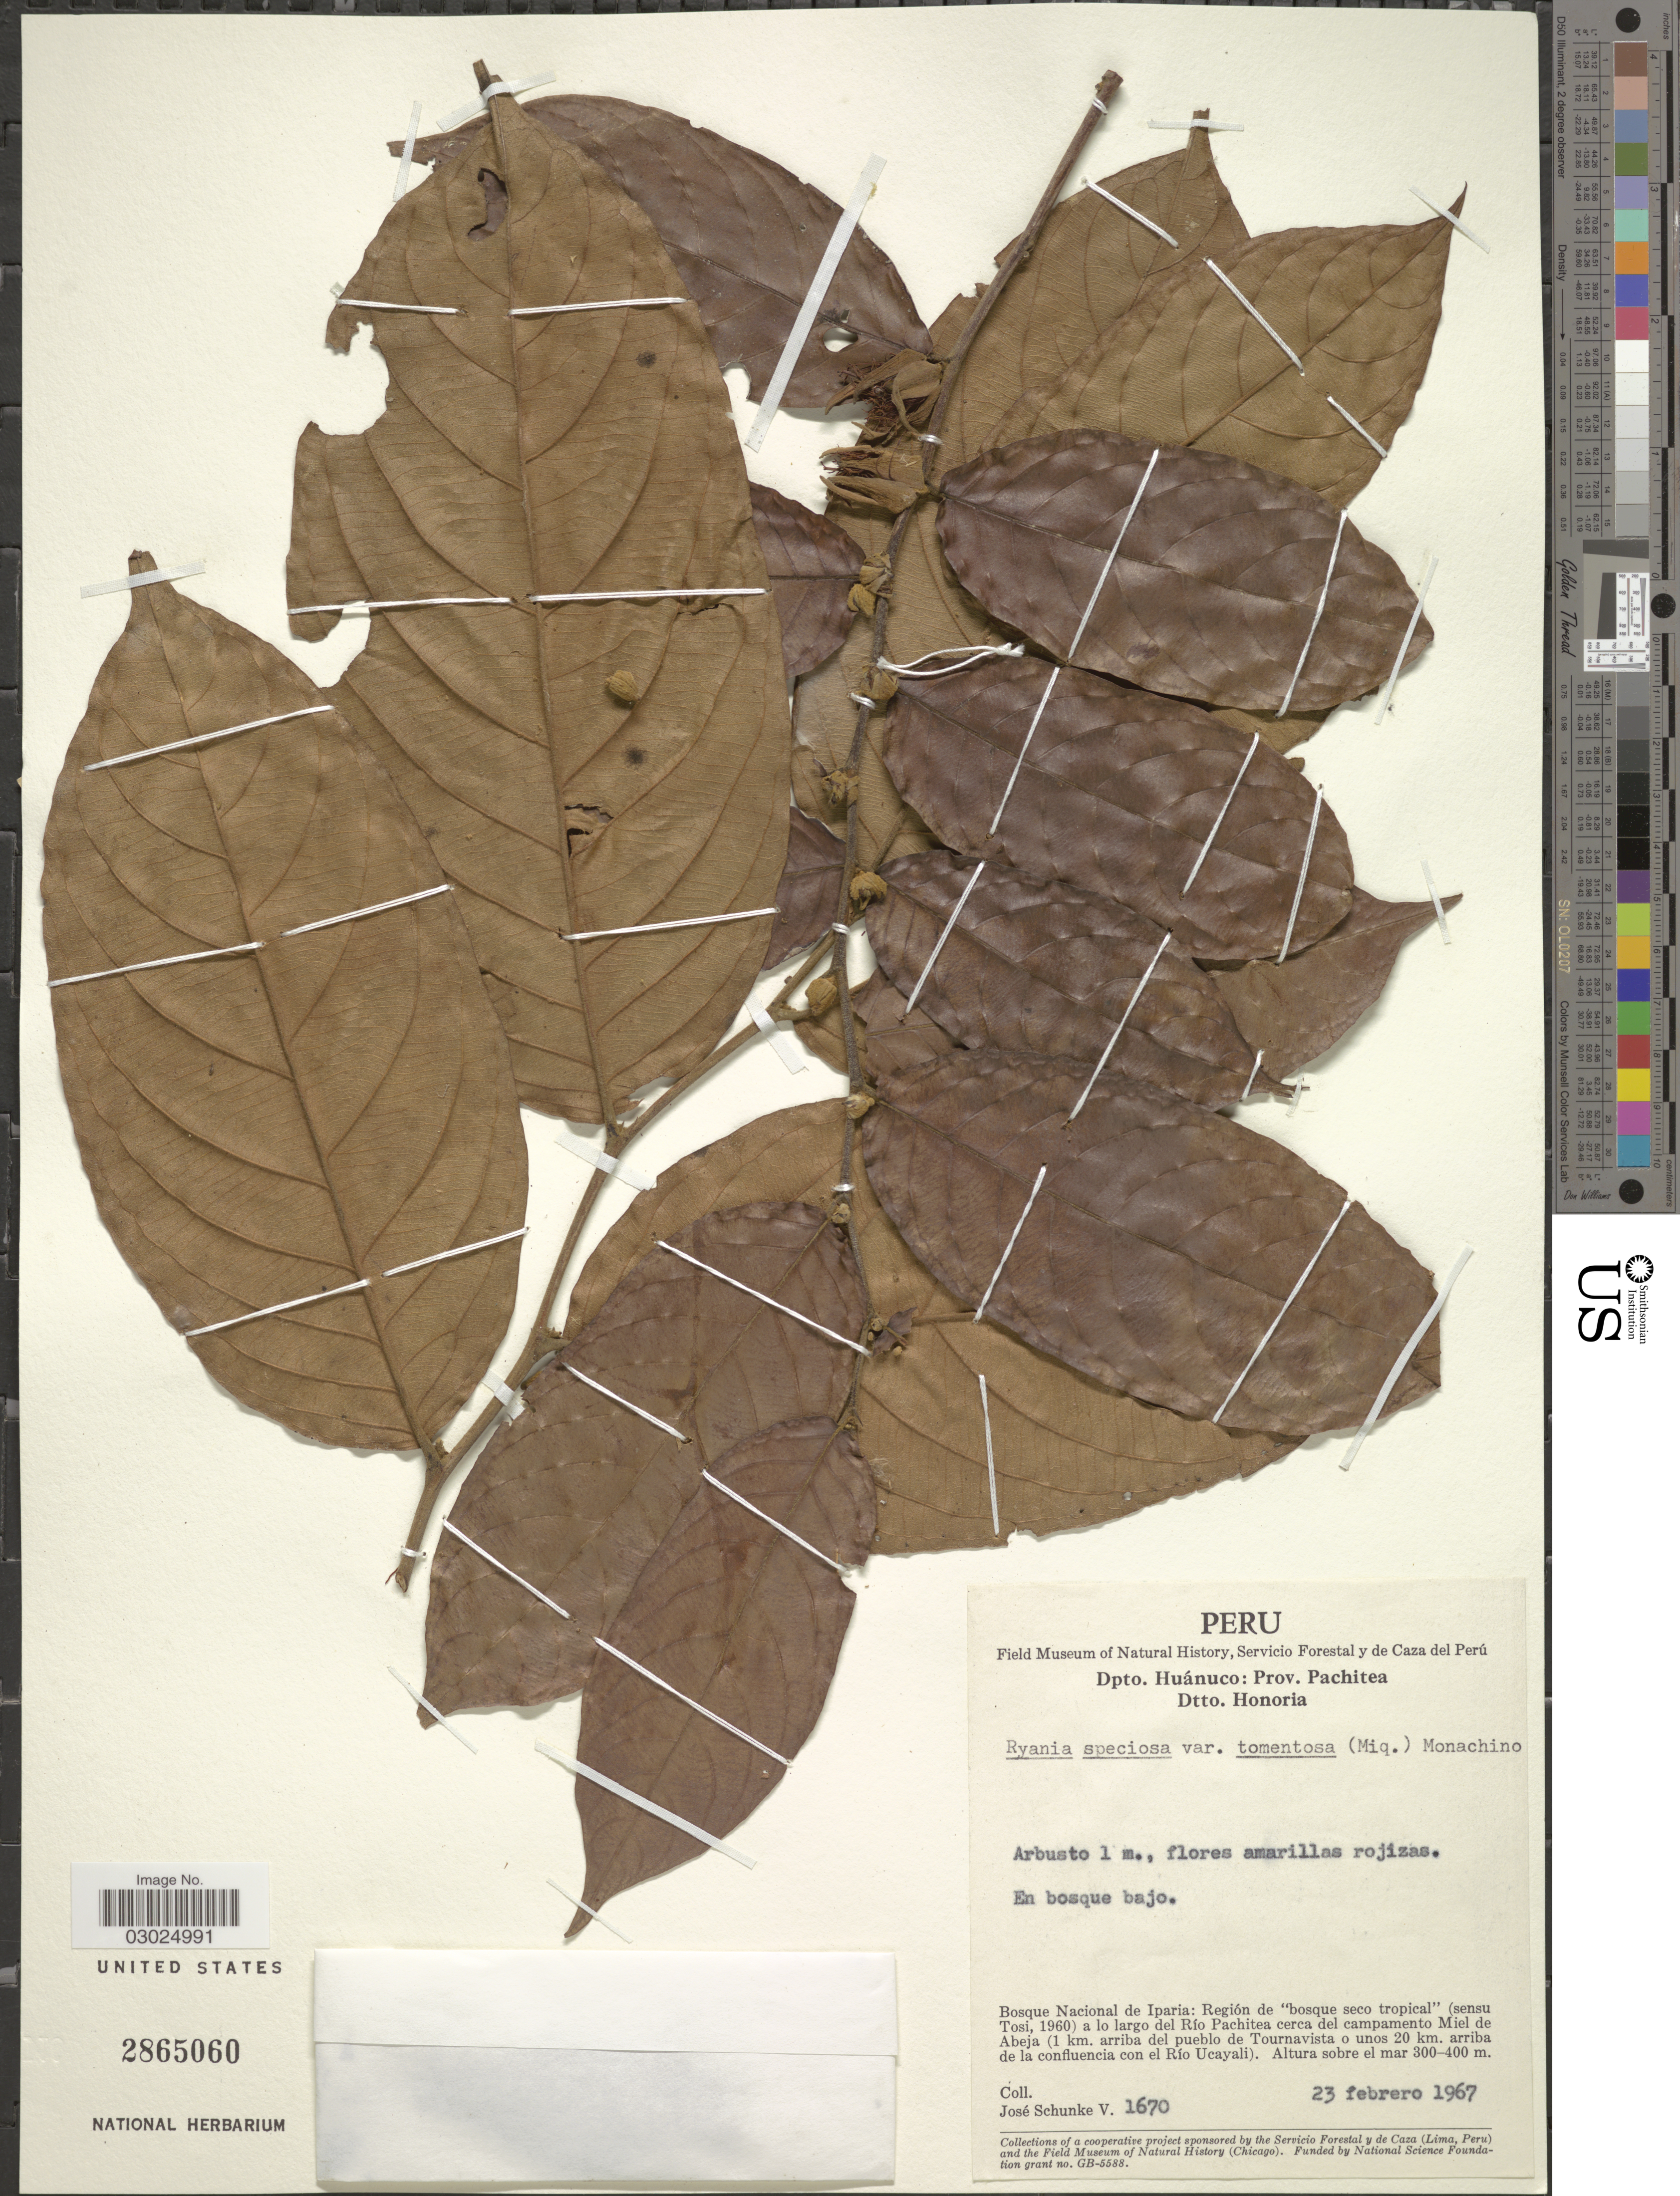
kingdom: Plantae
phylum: Tracheophyta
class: Magnoliopsida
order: Malpighiales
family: Salicaceae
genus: Ryania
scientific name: Ryania speciosa var. tomentosa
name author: (Miq.) Monach.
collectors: J. Schunke Vigo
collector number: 1670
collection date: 1967-02-23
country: Peru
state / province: Huánuco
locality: Dpto. Huánuco: Prov. Pachitea. Dtto. Honoria. Bosque Nacional de Iparia: Región de "bosque seco tropical" (sensu Tosi, 1960) a lo largo del Río Pachitea cerca del campamento Miel de Abeja (1 km. arriba del pueblo de Tournavista o unos 20 km. arriba de la confluencia con el Río Ucayali).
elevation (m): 300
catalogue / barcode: US 2865060